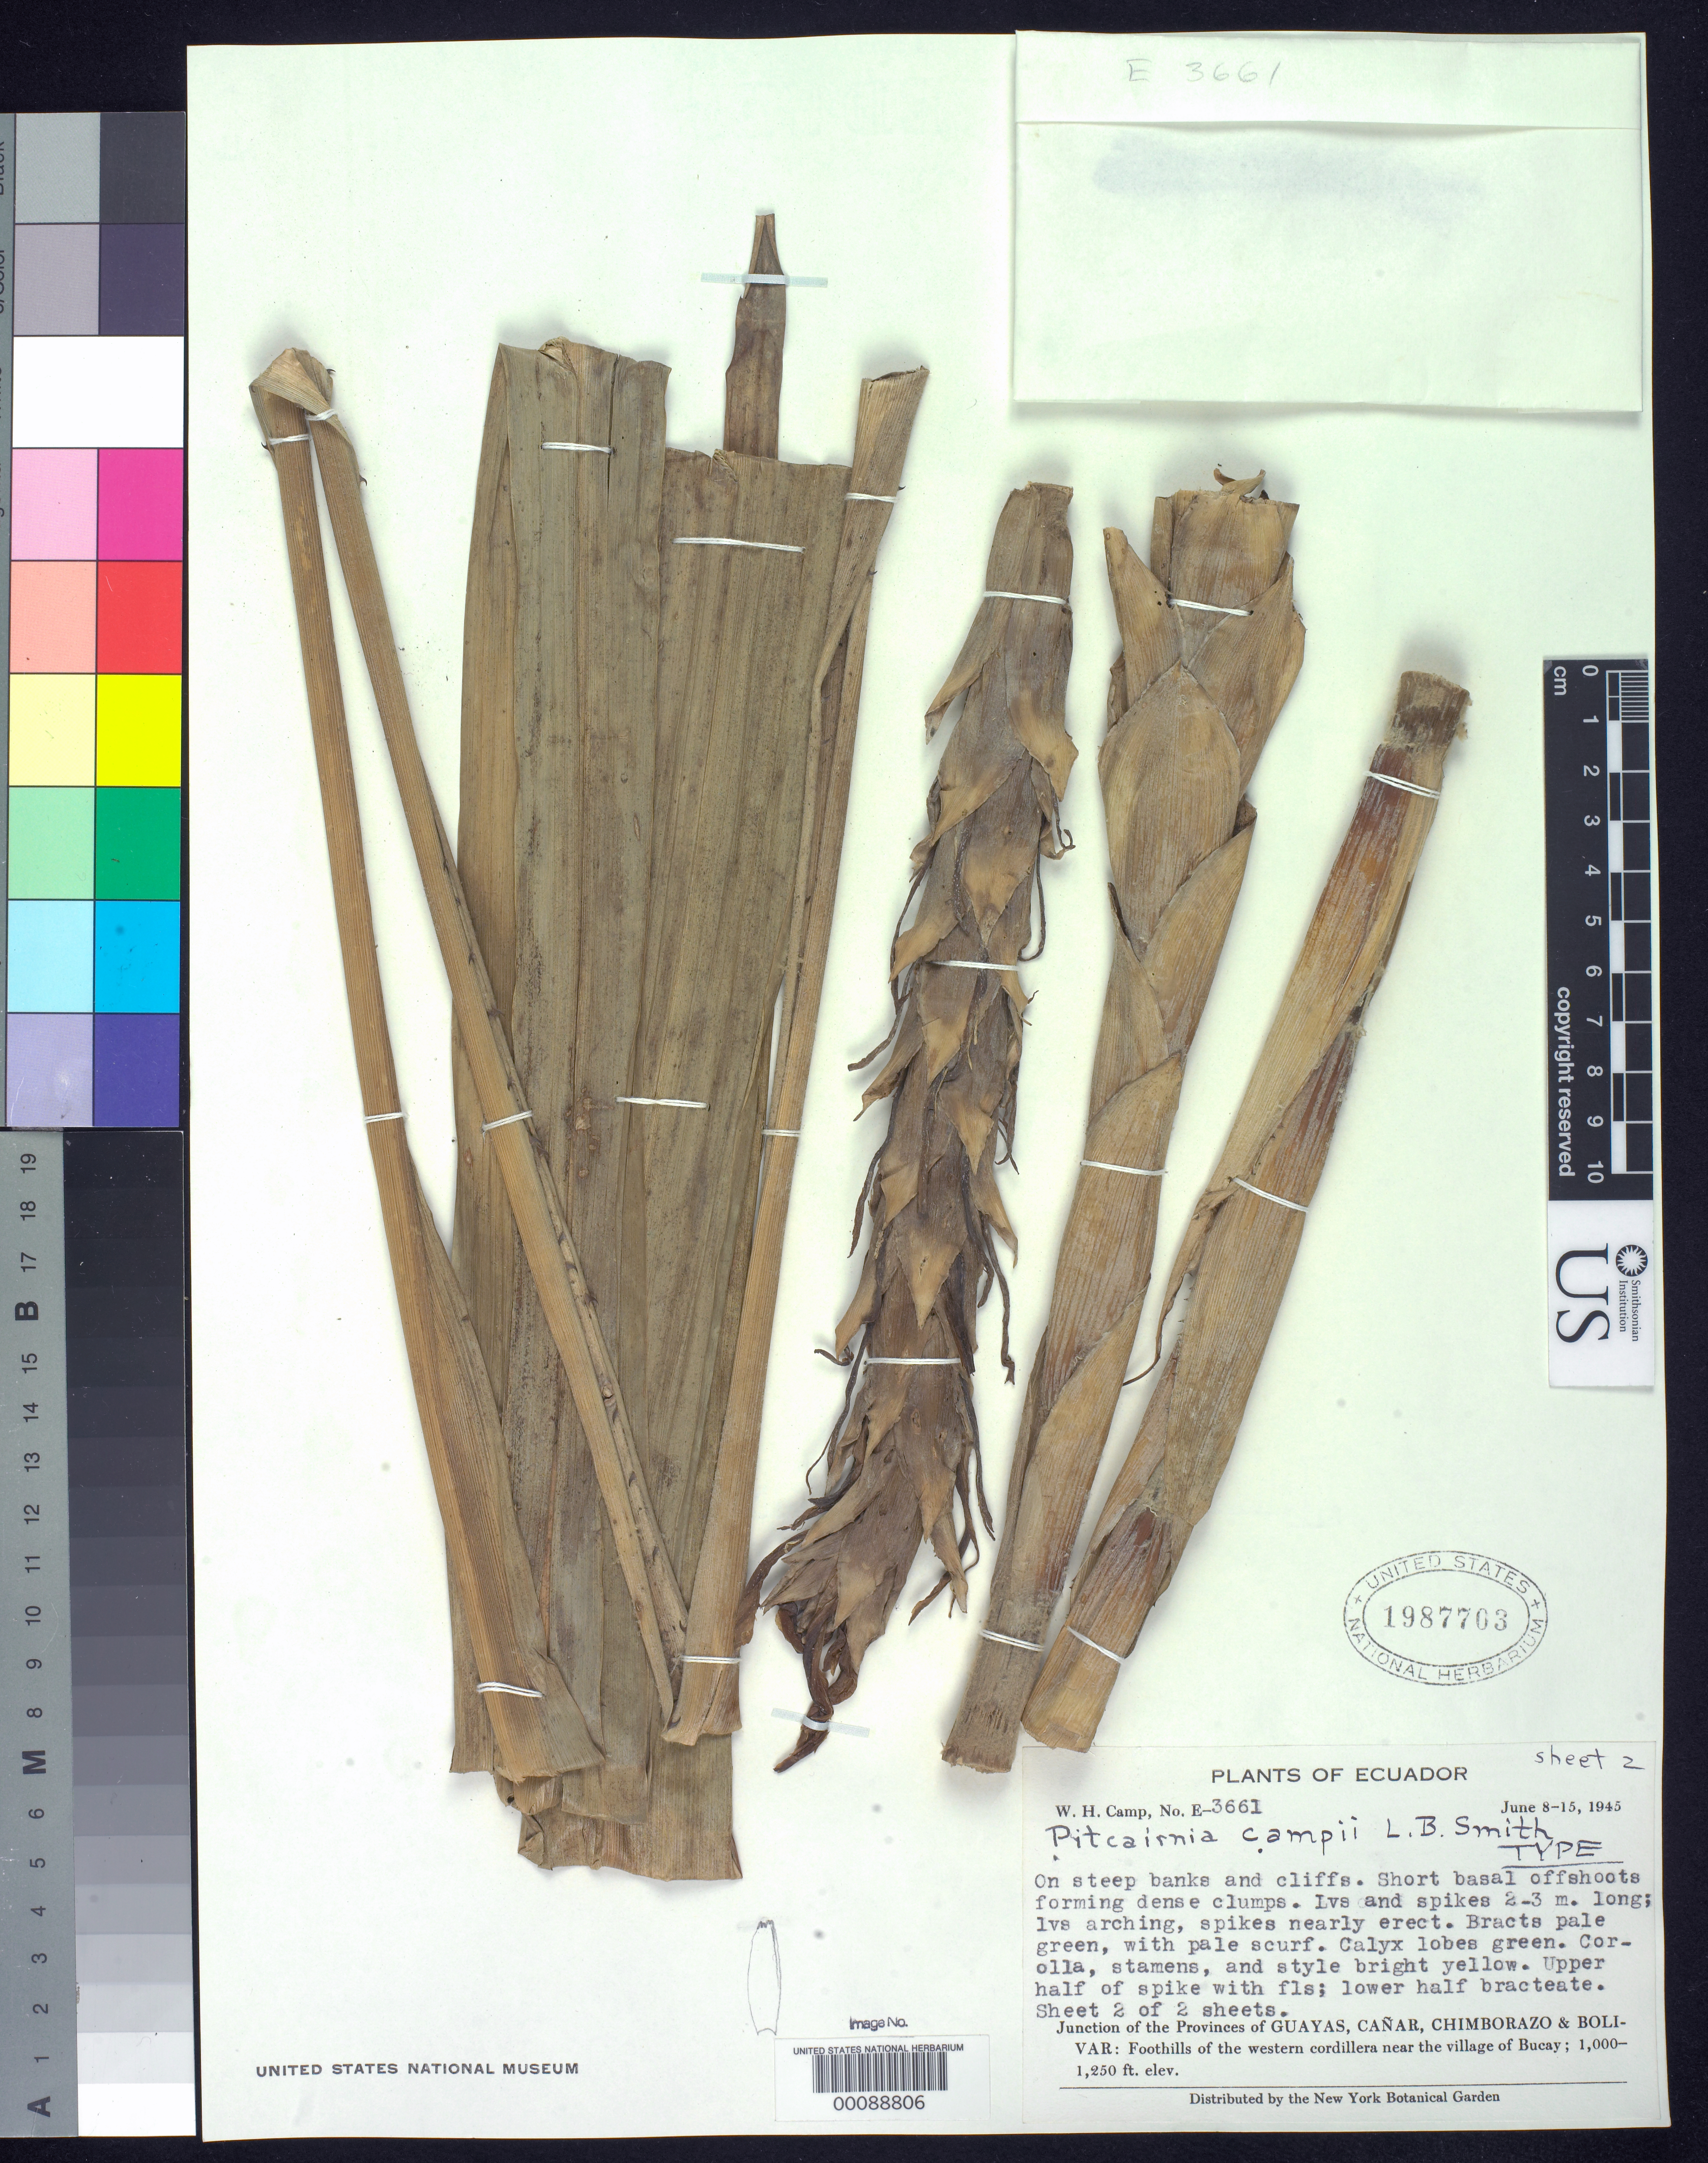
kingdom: Plantae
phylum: Tracheophyta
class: Liliopsida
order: Poales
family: Bromeliaceae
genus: Pitcairnia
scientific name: Pitcairnia campii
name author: L.B. Sm.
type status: Holotype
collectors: W. H. Camp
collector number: E 3661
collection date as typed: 08 Jun 1945 to 15 Jun 1945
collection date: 1945-06-08/1945-06-15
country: Ecuador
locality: Junction of Guayas, Canar, Chimborazo,and Bolivar; foothills of W Cordillera near Village of Bucay.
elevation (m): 30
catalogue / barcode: US 1987703